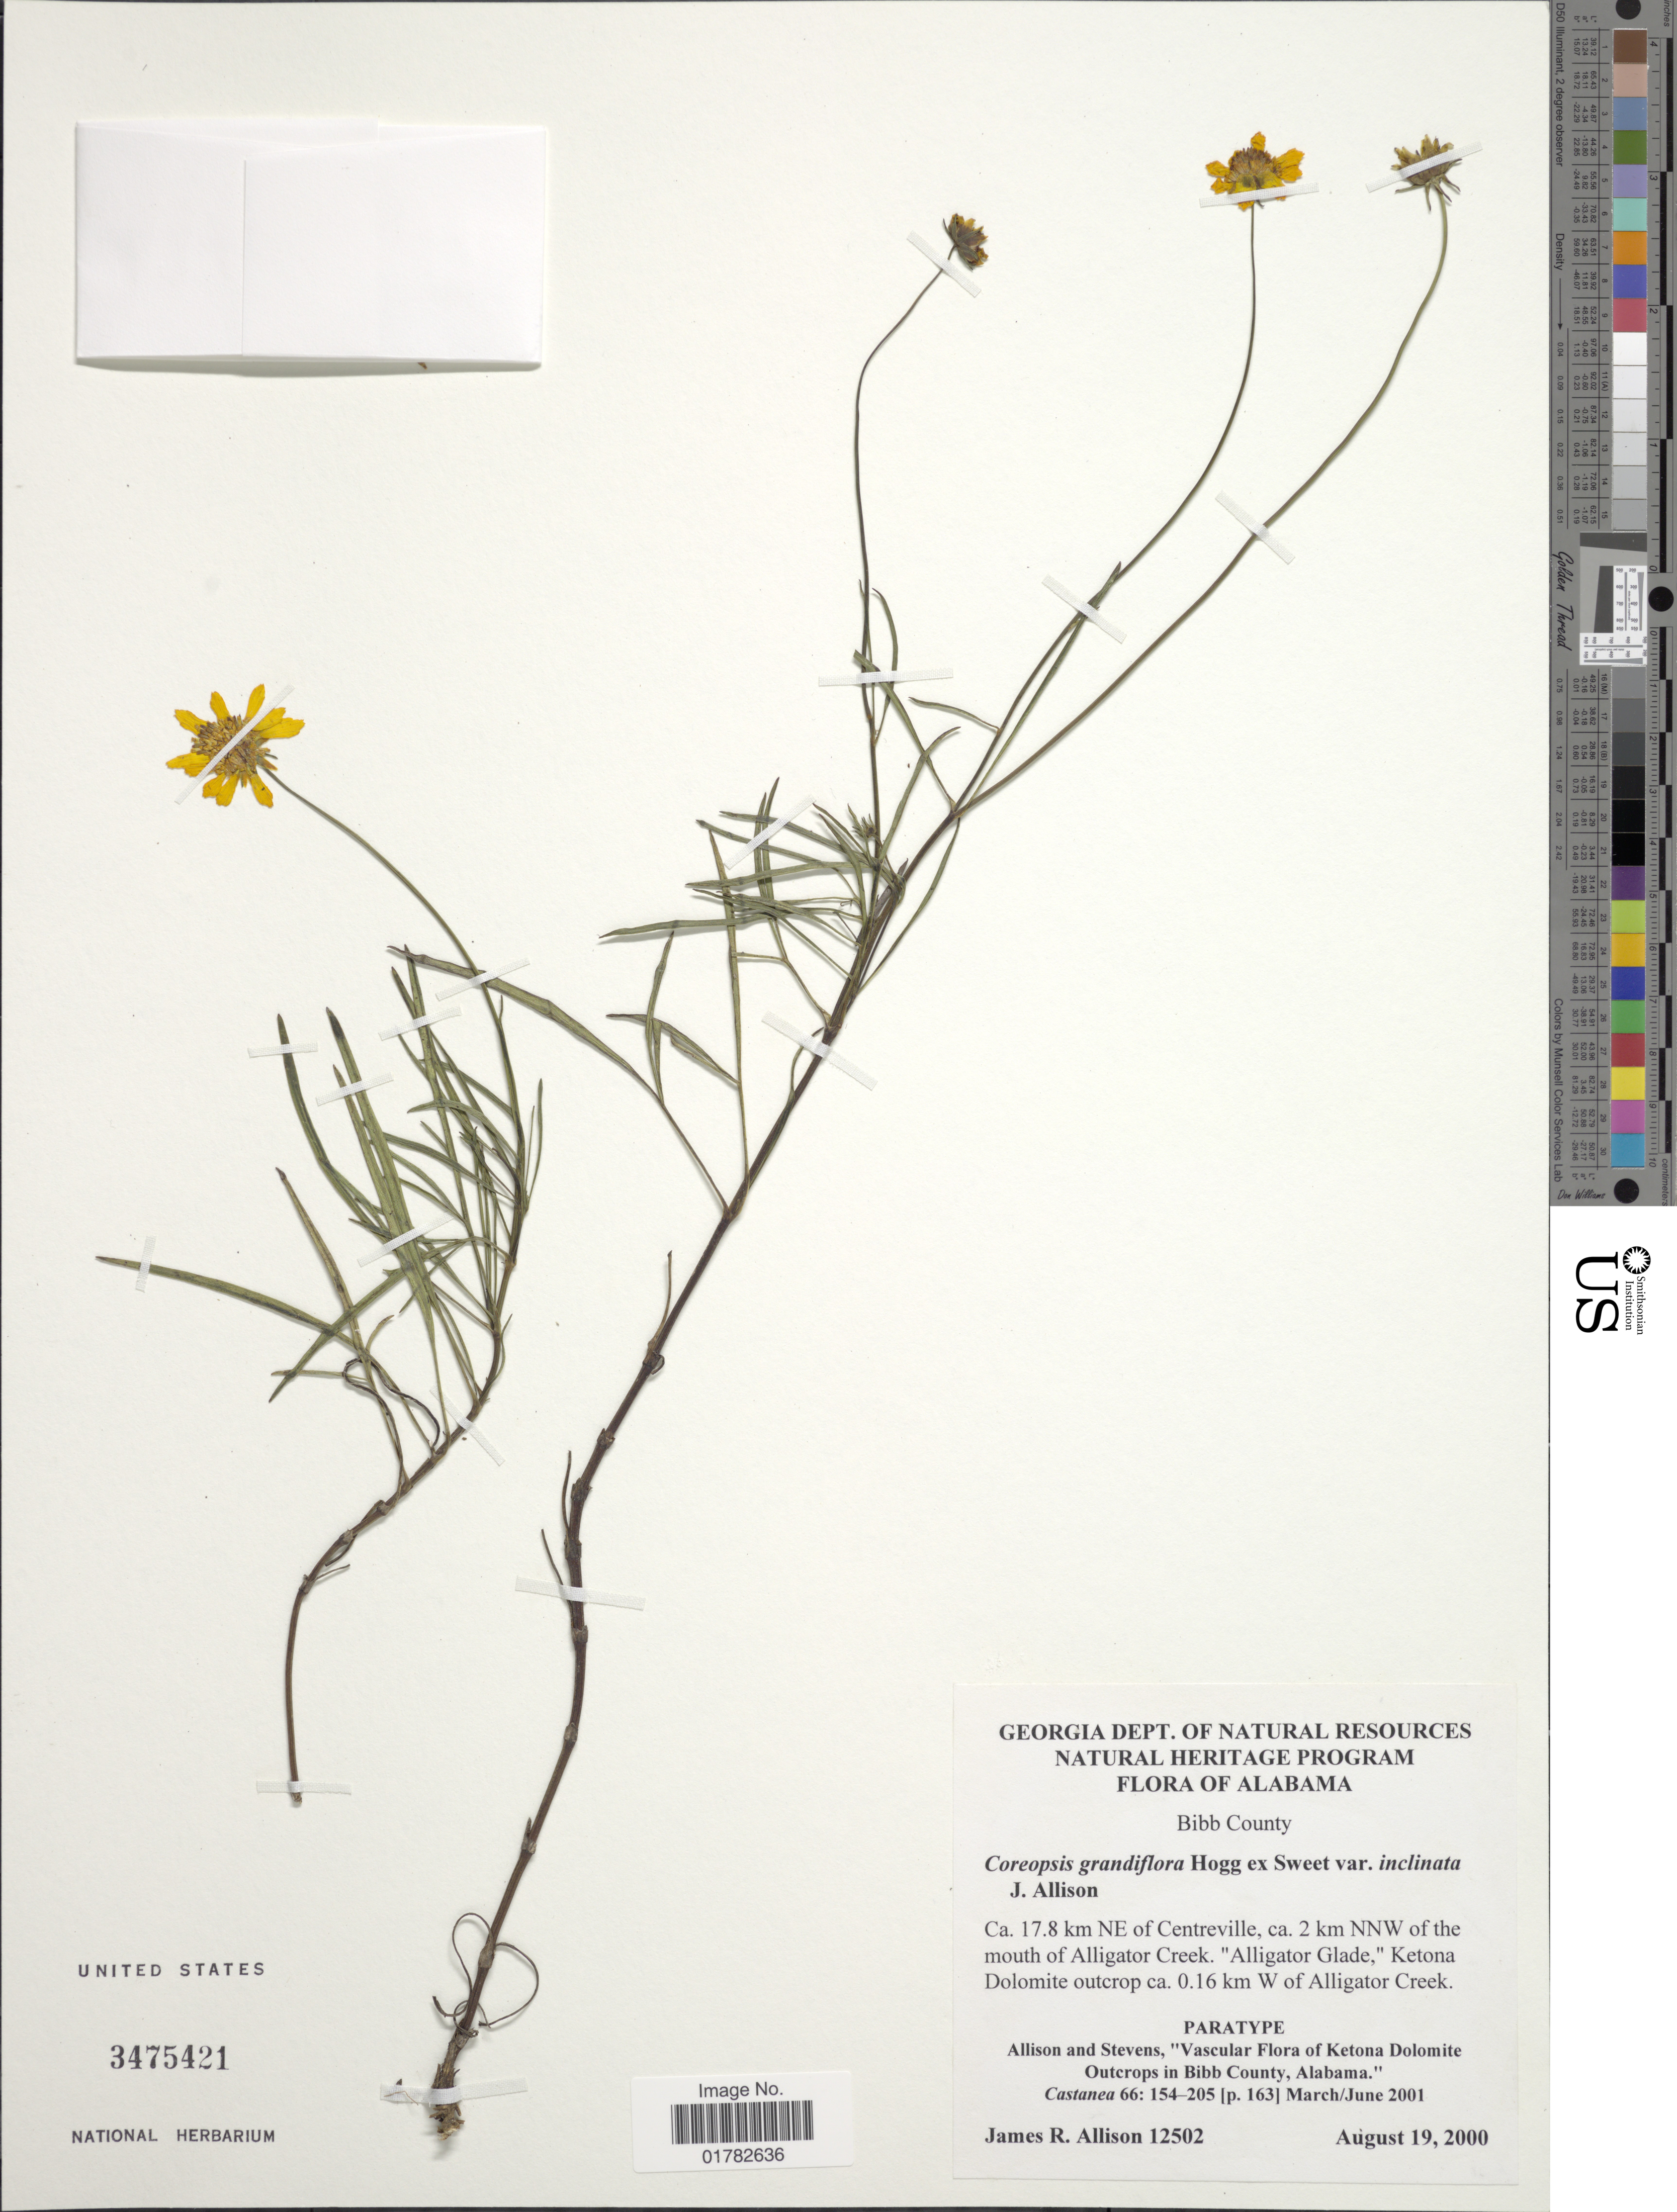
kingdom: Plantae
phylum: Tracheophyta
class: Magnoliopsida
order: Asterales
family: Asteraceae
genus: Coreopsis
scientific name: Coreopsis grandiflora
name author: Nutt.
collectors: J. R. Allison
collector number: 12502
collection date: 2000-08-19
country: United States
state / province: Alabama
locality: Bibb County, ca. 17.8 km of Centerville, ca. 2 km NNW of the mouth of Alligator Creek, "Alligator Glade", Ketona Dolomite outcrop ca. 0.16 km W of Alligator Creek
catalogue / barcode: US 3475421